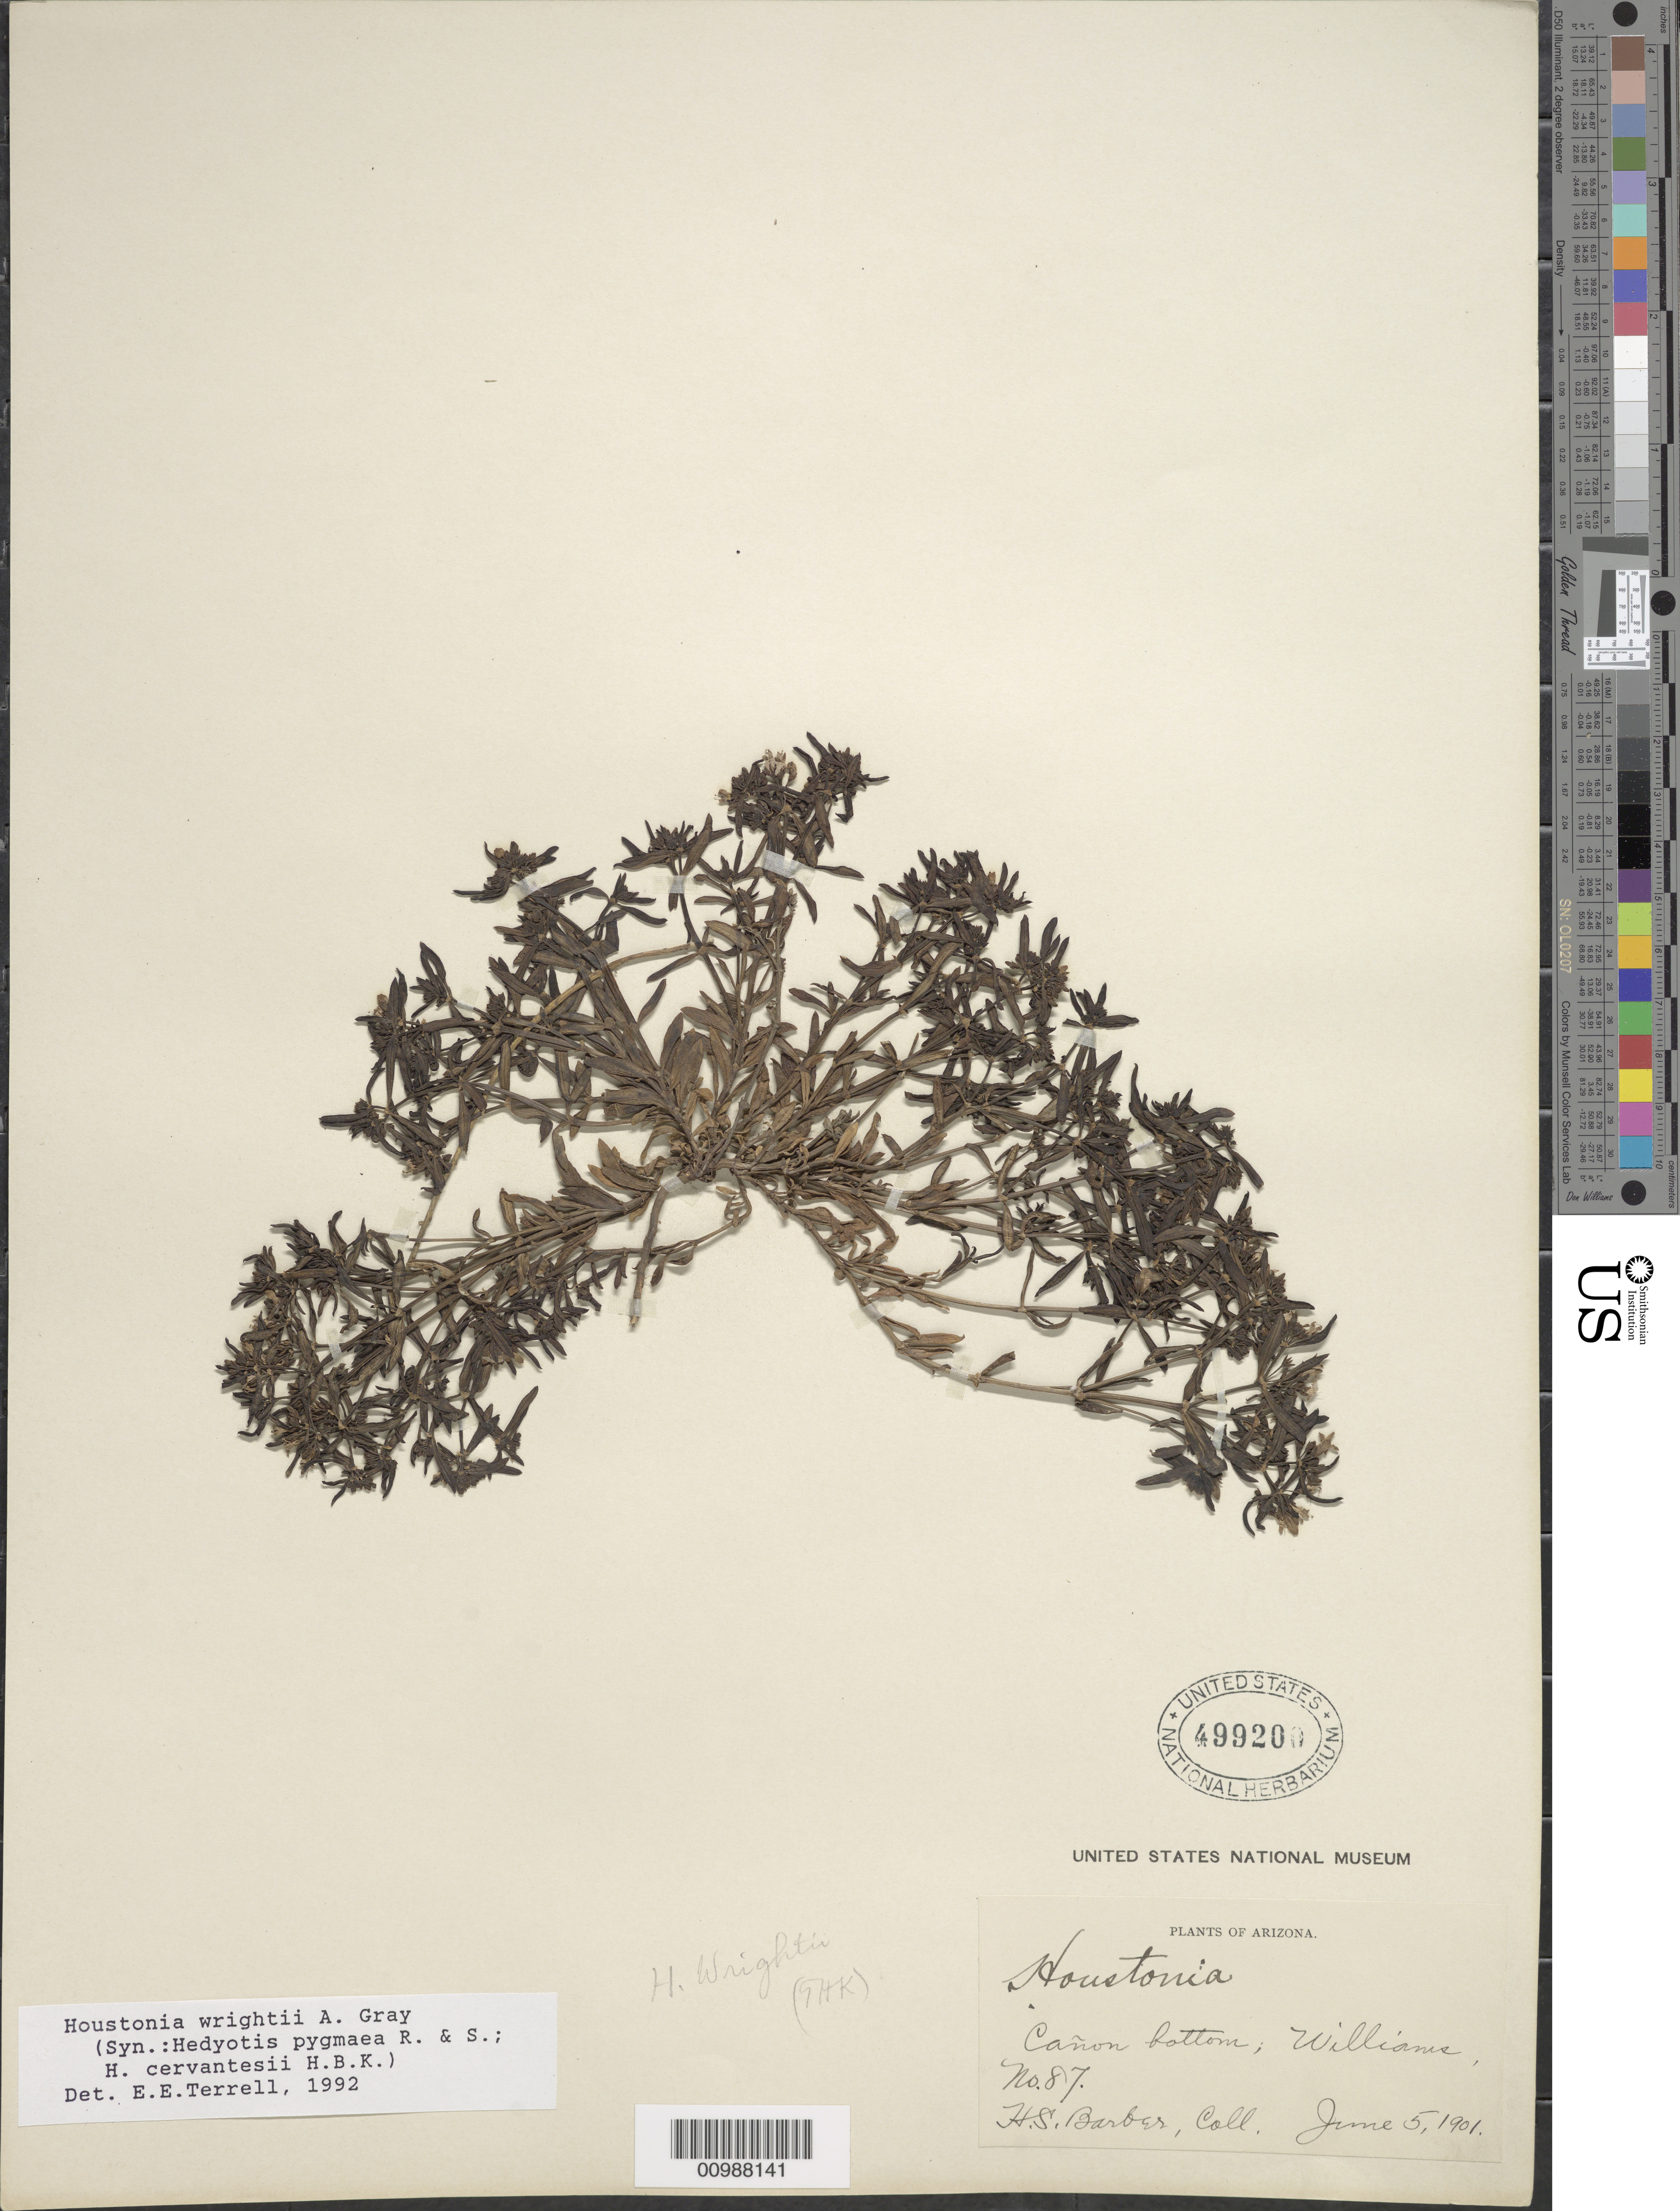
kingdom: Plantae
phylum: Tracheophyta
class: Magnoliopsida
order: Gentianales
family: Rubiaceae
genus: Houstonia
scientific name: Houstonia wrightii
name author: (A. Gray) A. Gray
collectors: H. Barber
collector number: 87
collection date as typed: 05 Jun 1901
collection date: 1901-06-05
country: United States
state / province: Arizona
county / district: Coconino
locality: Canyon bottom, Williams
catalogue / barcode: US 499400